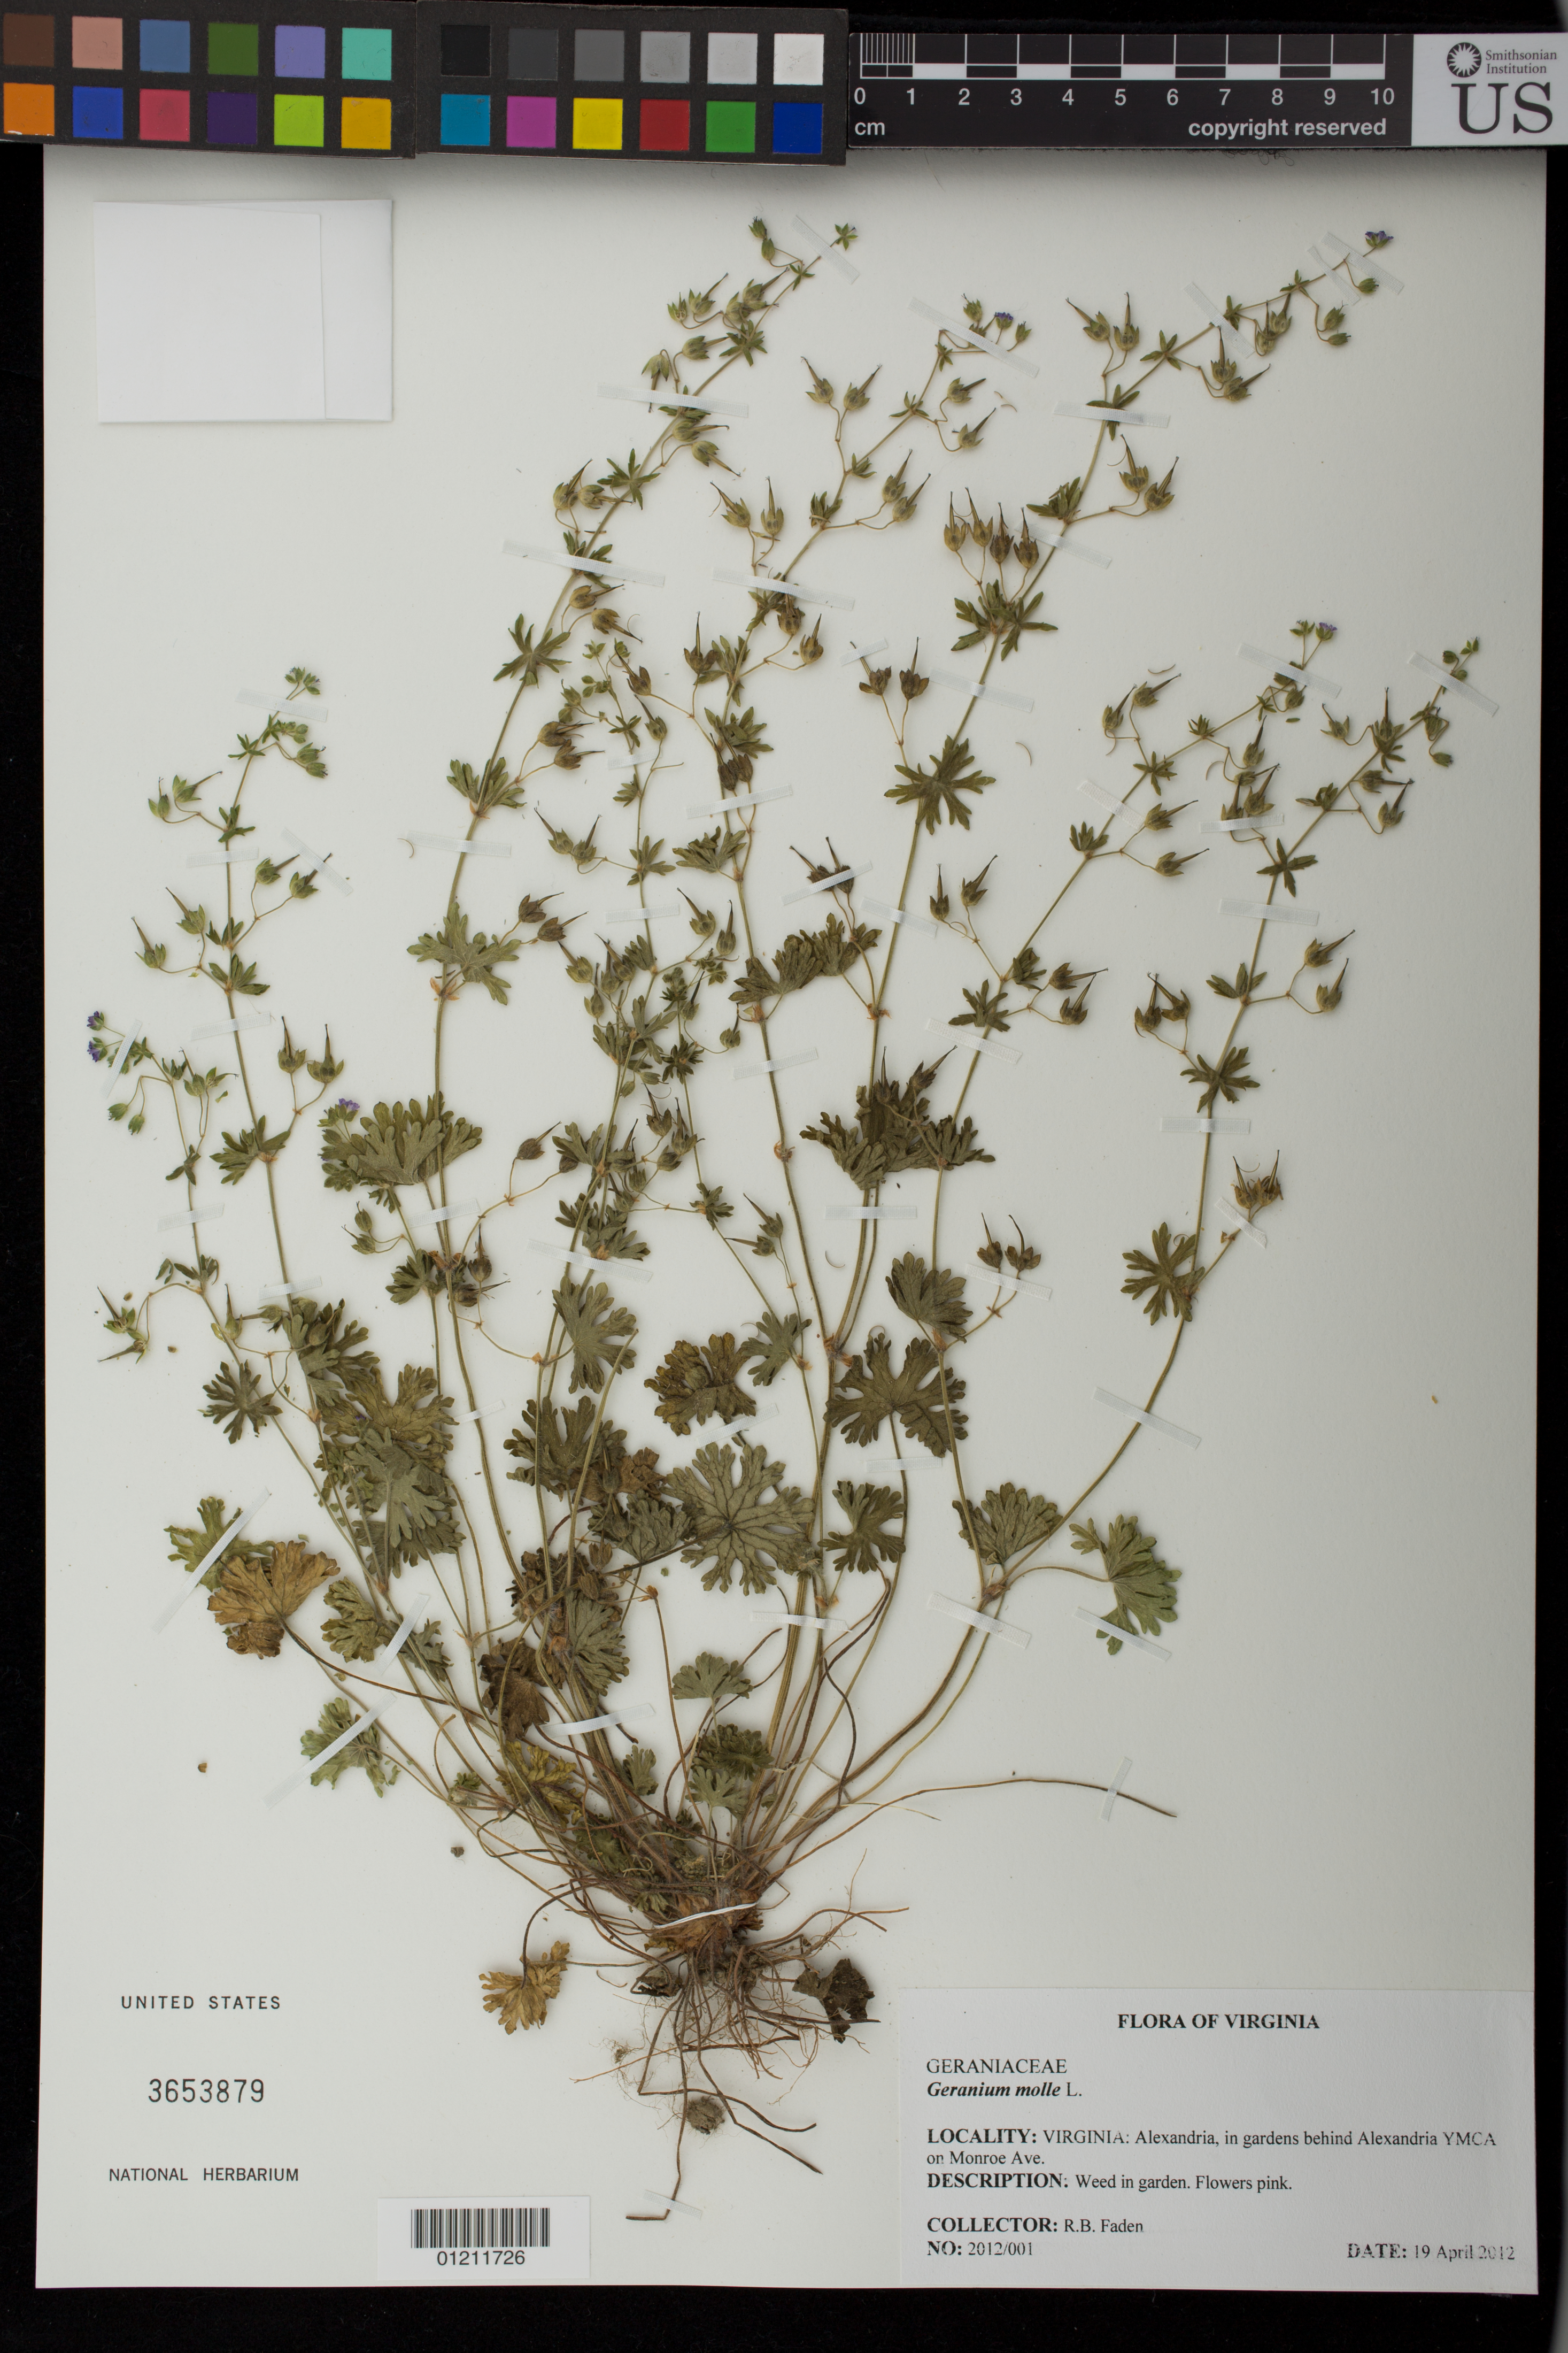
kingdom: Plantae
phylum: Tracheophyta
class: Magnoliopsida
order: Geraniales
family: Geraniaceae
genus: Geranium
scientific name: Geranium molle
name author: L.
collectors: R. B. Faden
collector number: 2012/001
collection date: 2012-04-19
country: United States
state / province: Virginia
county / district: Fairfax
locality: On Monroe Ave., in gardens behind Alexandria YMCA.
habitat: Weed in garden.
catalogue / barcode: US 3653879